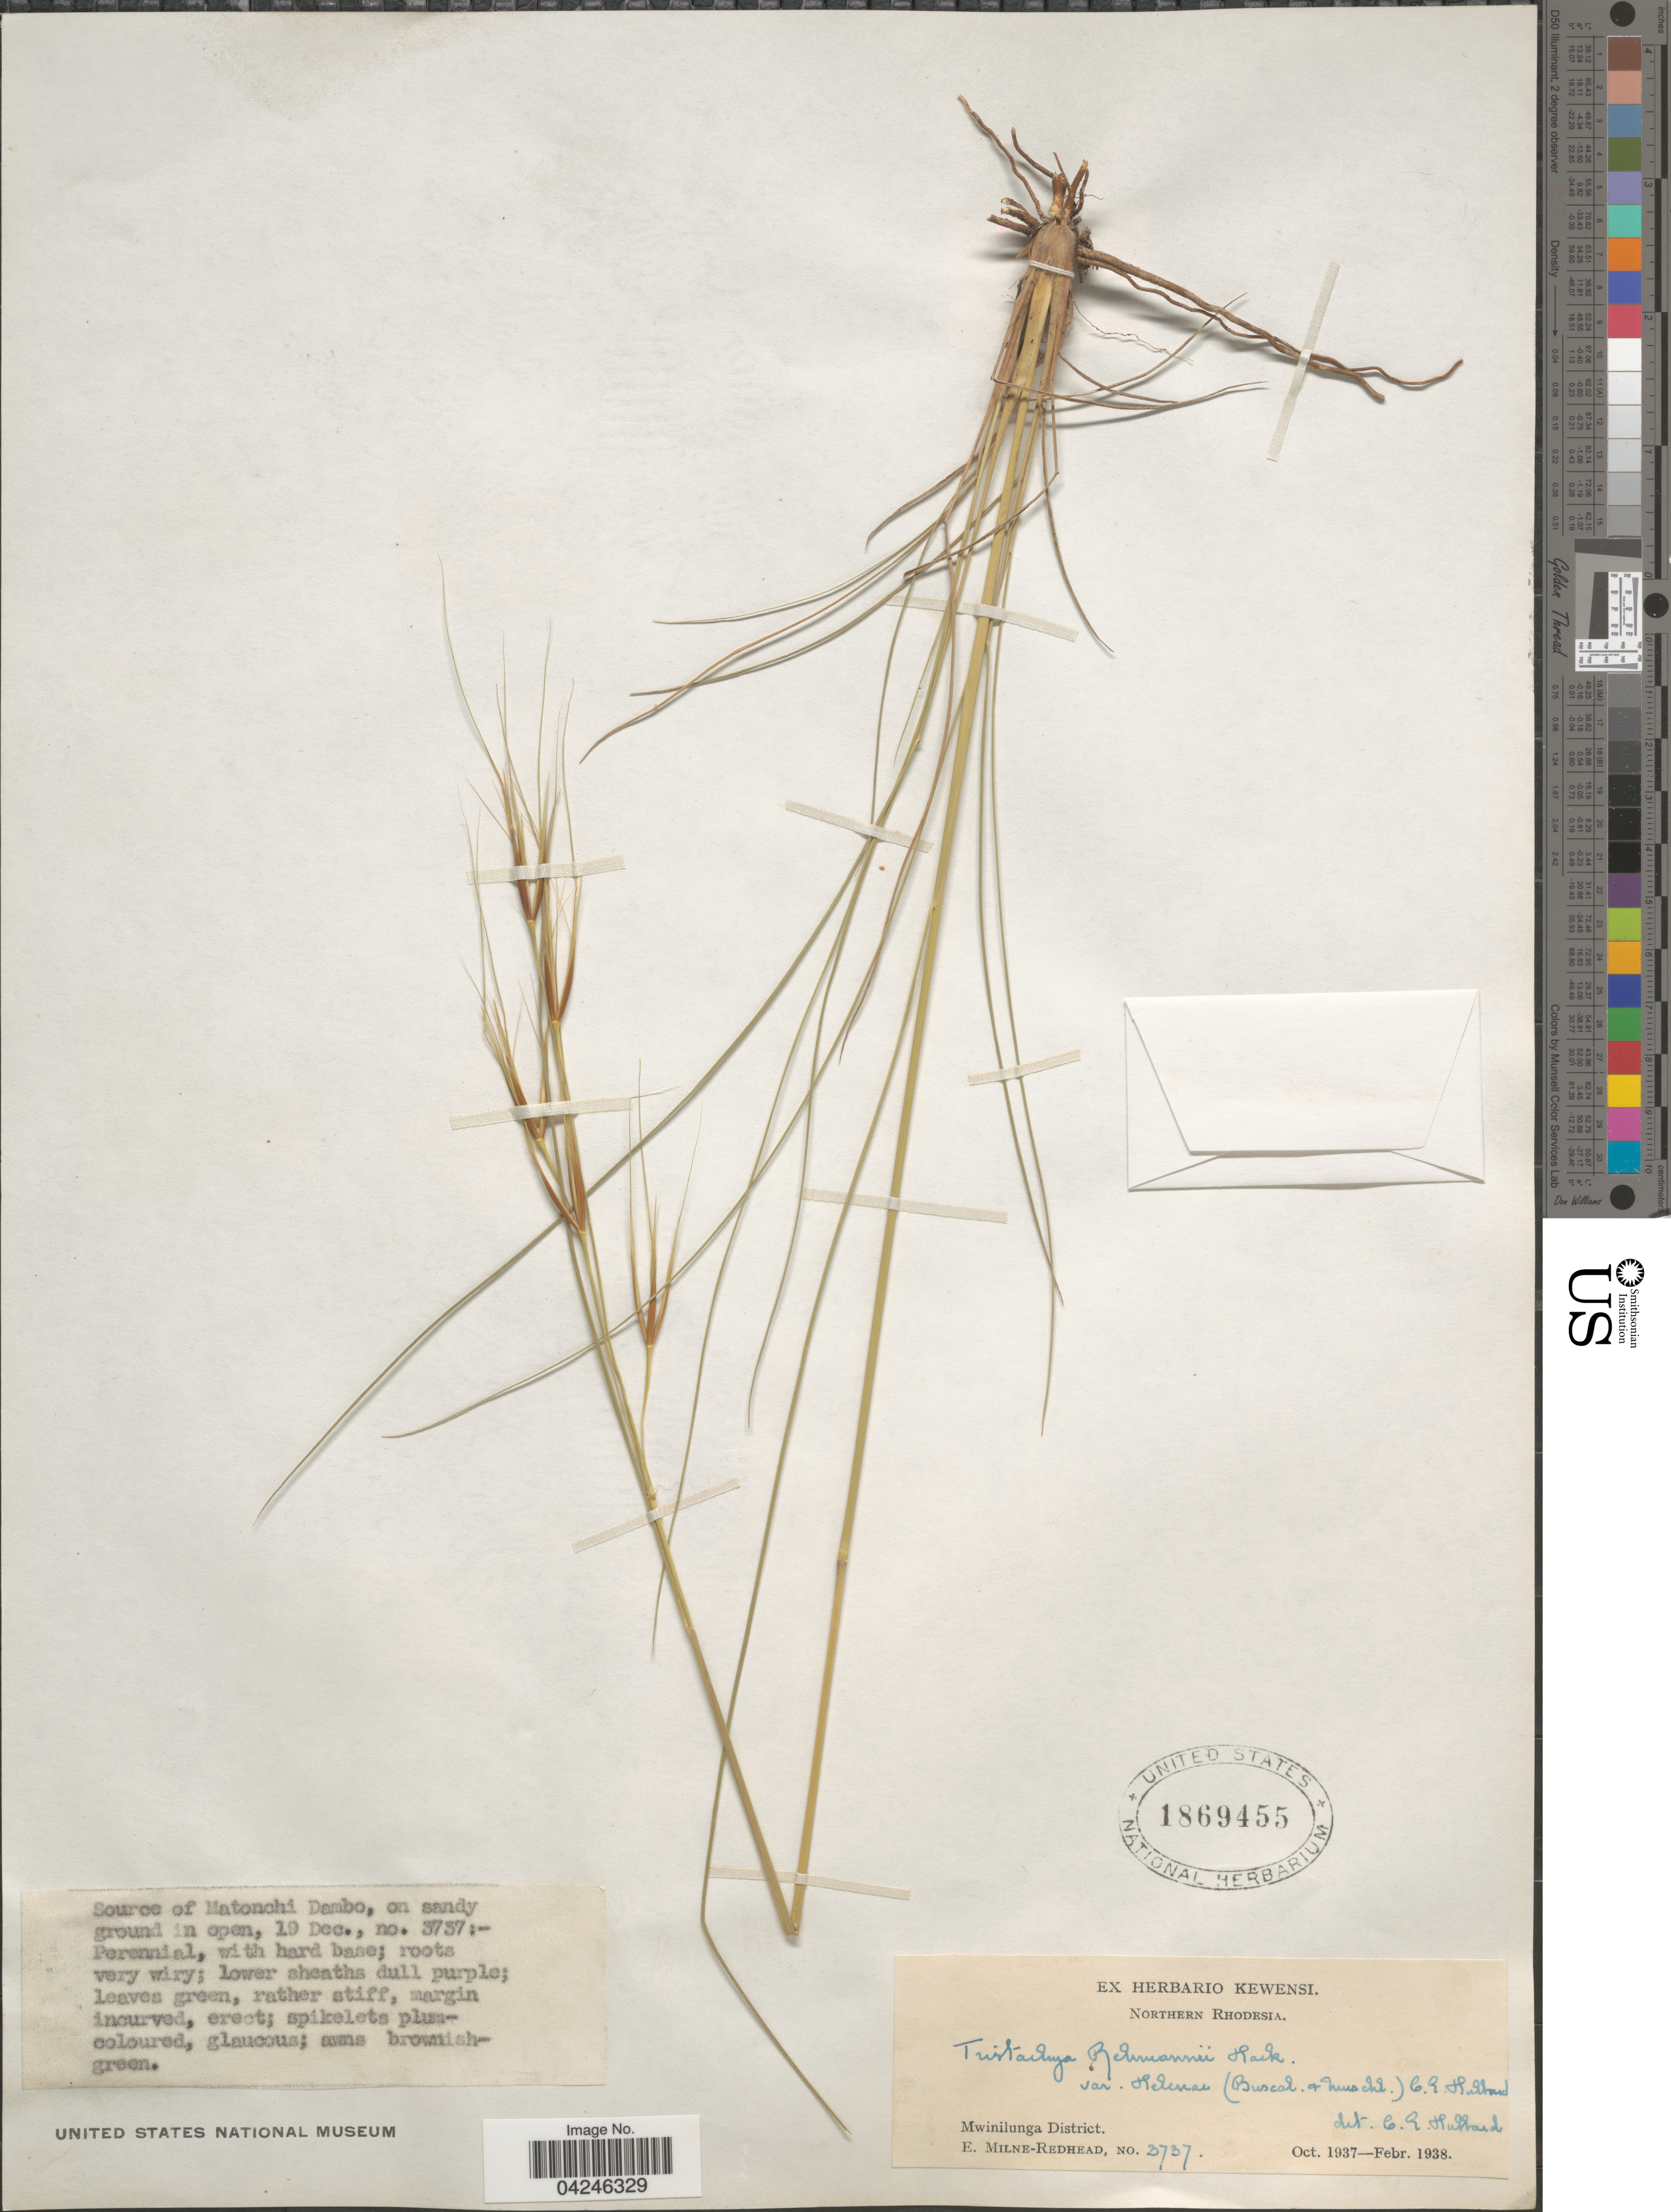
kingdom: Plantae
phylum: Tracheophyta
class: Liliopsida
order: Poales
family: Poaceae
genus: Tristachya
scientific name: Tristachya rehmannii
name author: Hack. in Schinz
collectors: E. W. Milne-Redhead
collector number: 3737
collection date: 1937-12-19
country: Zambia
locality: Northern Rhodesia. Mwinilunga District. Source of Matonchi Dambo.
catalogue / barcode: US 1869455